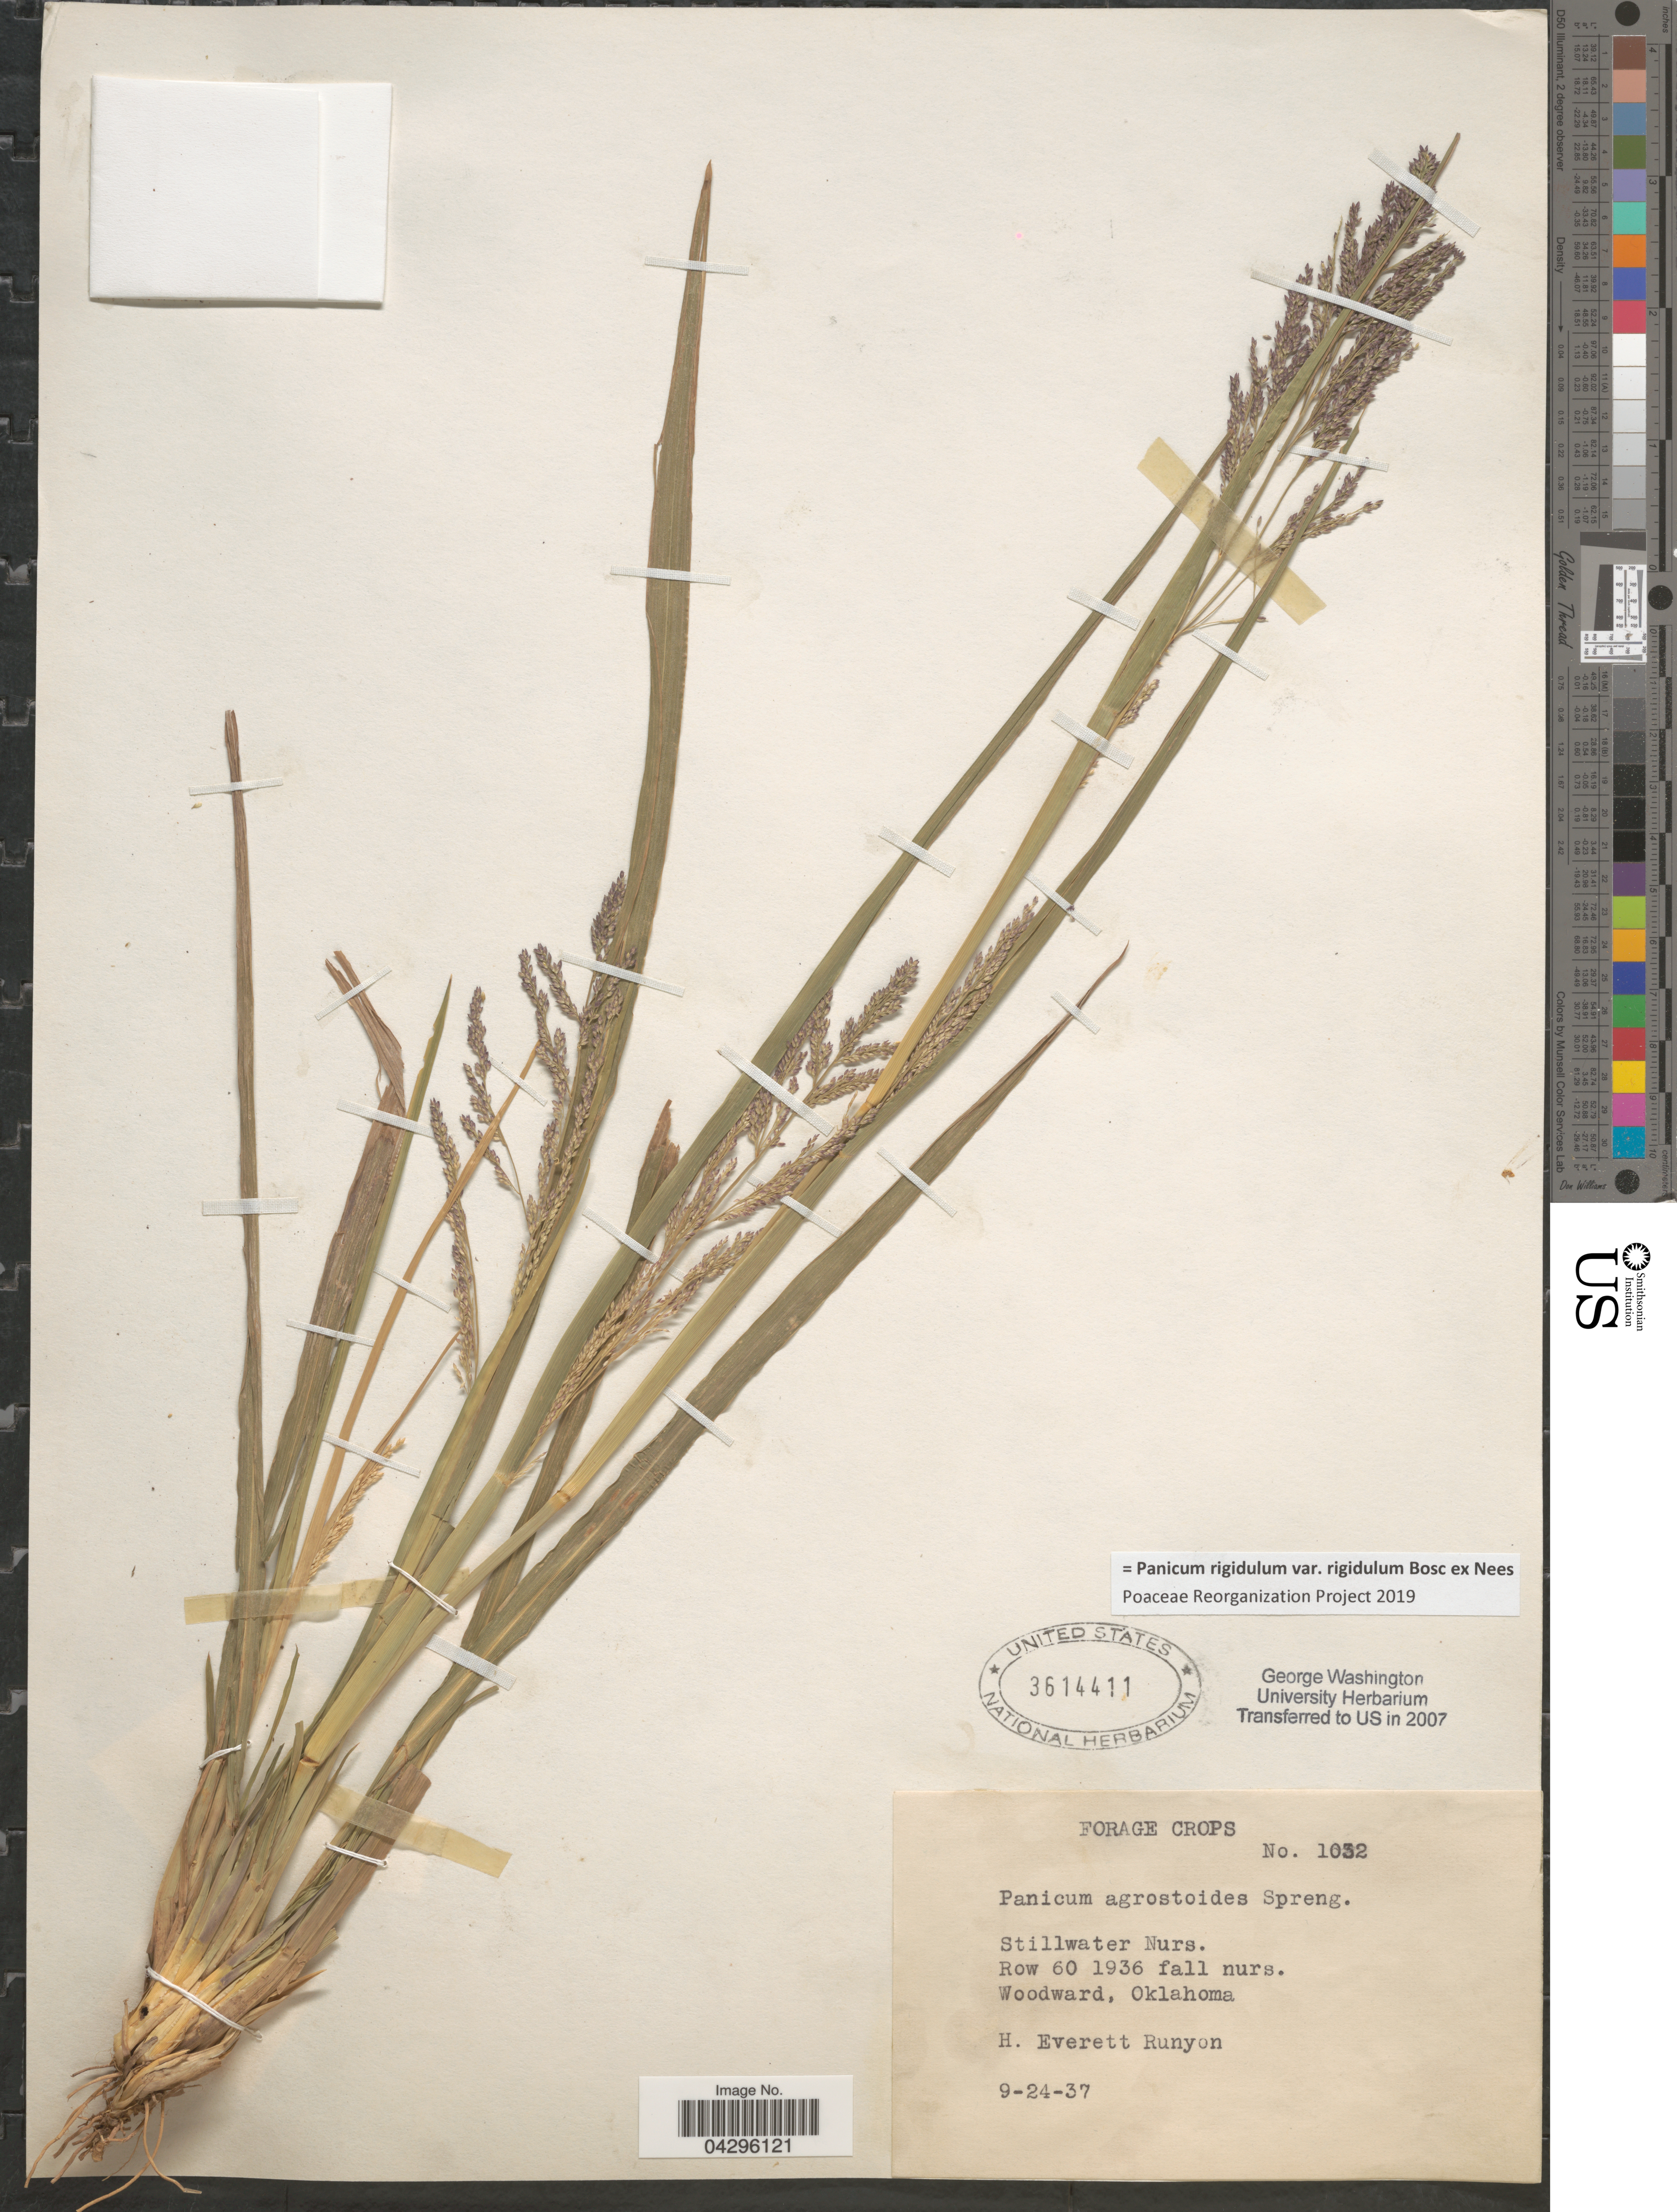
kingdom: Plantae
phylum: Tracheophyta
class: Liliopsida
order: Poales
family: Poaceae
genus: Panicum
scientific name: Panicum rigidulum var. rigidulum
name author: Bosc ex Nees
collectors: H. E. Runyon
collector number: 1032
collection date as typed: Transcribed d/m/y: 24/9/37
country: United States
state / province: Oklahoma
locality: Stillwater Nurs. Row 60 1936 fall nurs. Woodward.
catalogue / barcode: US 3614411